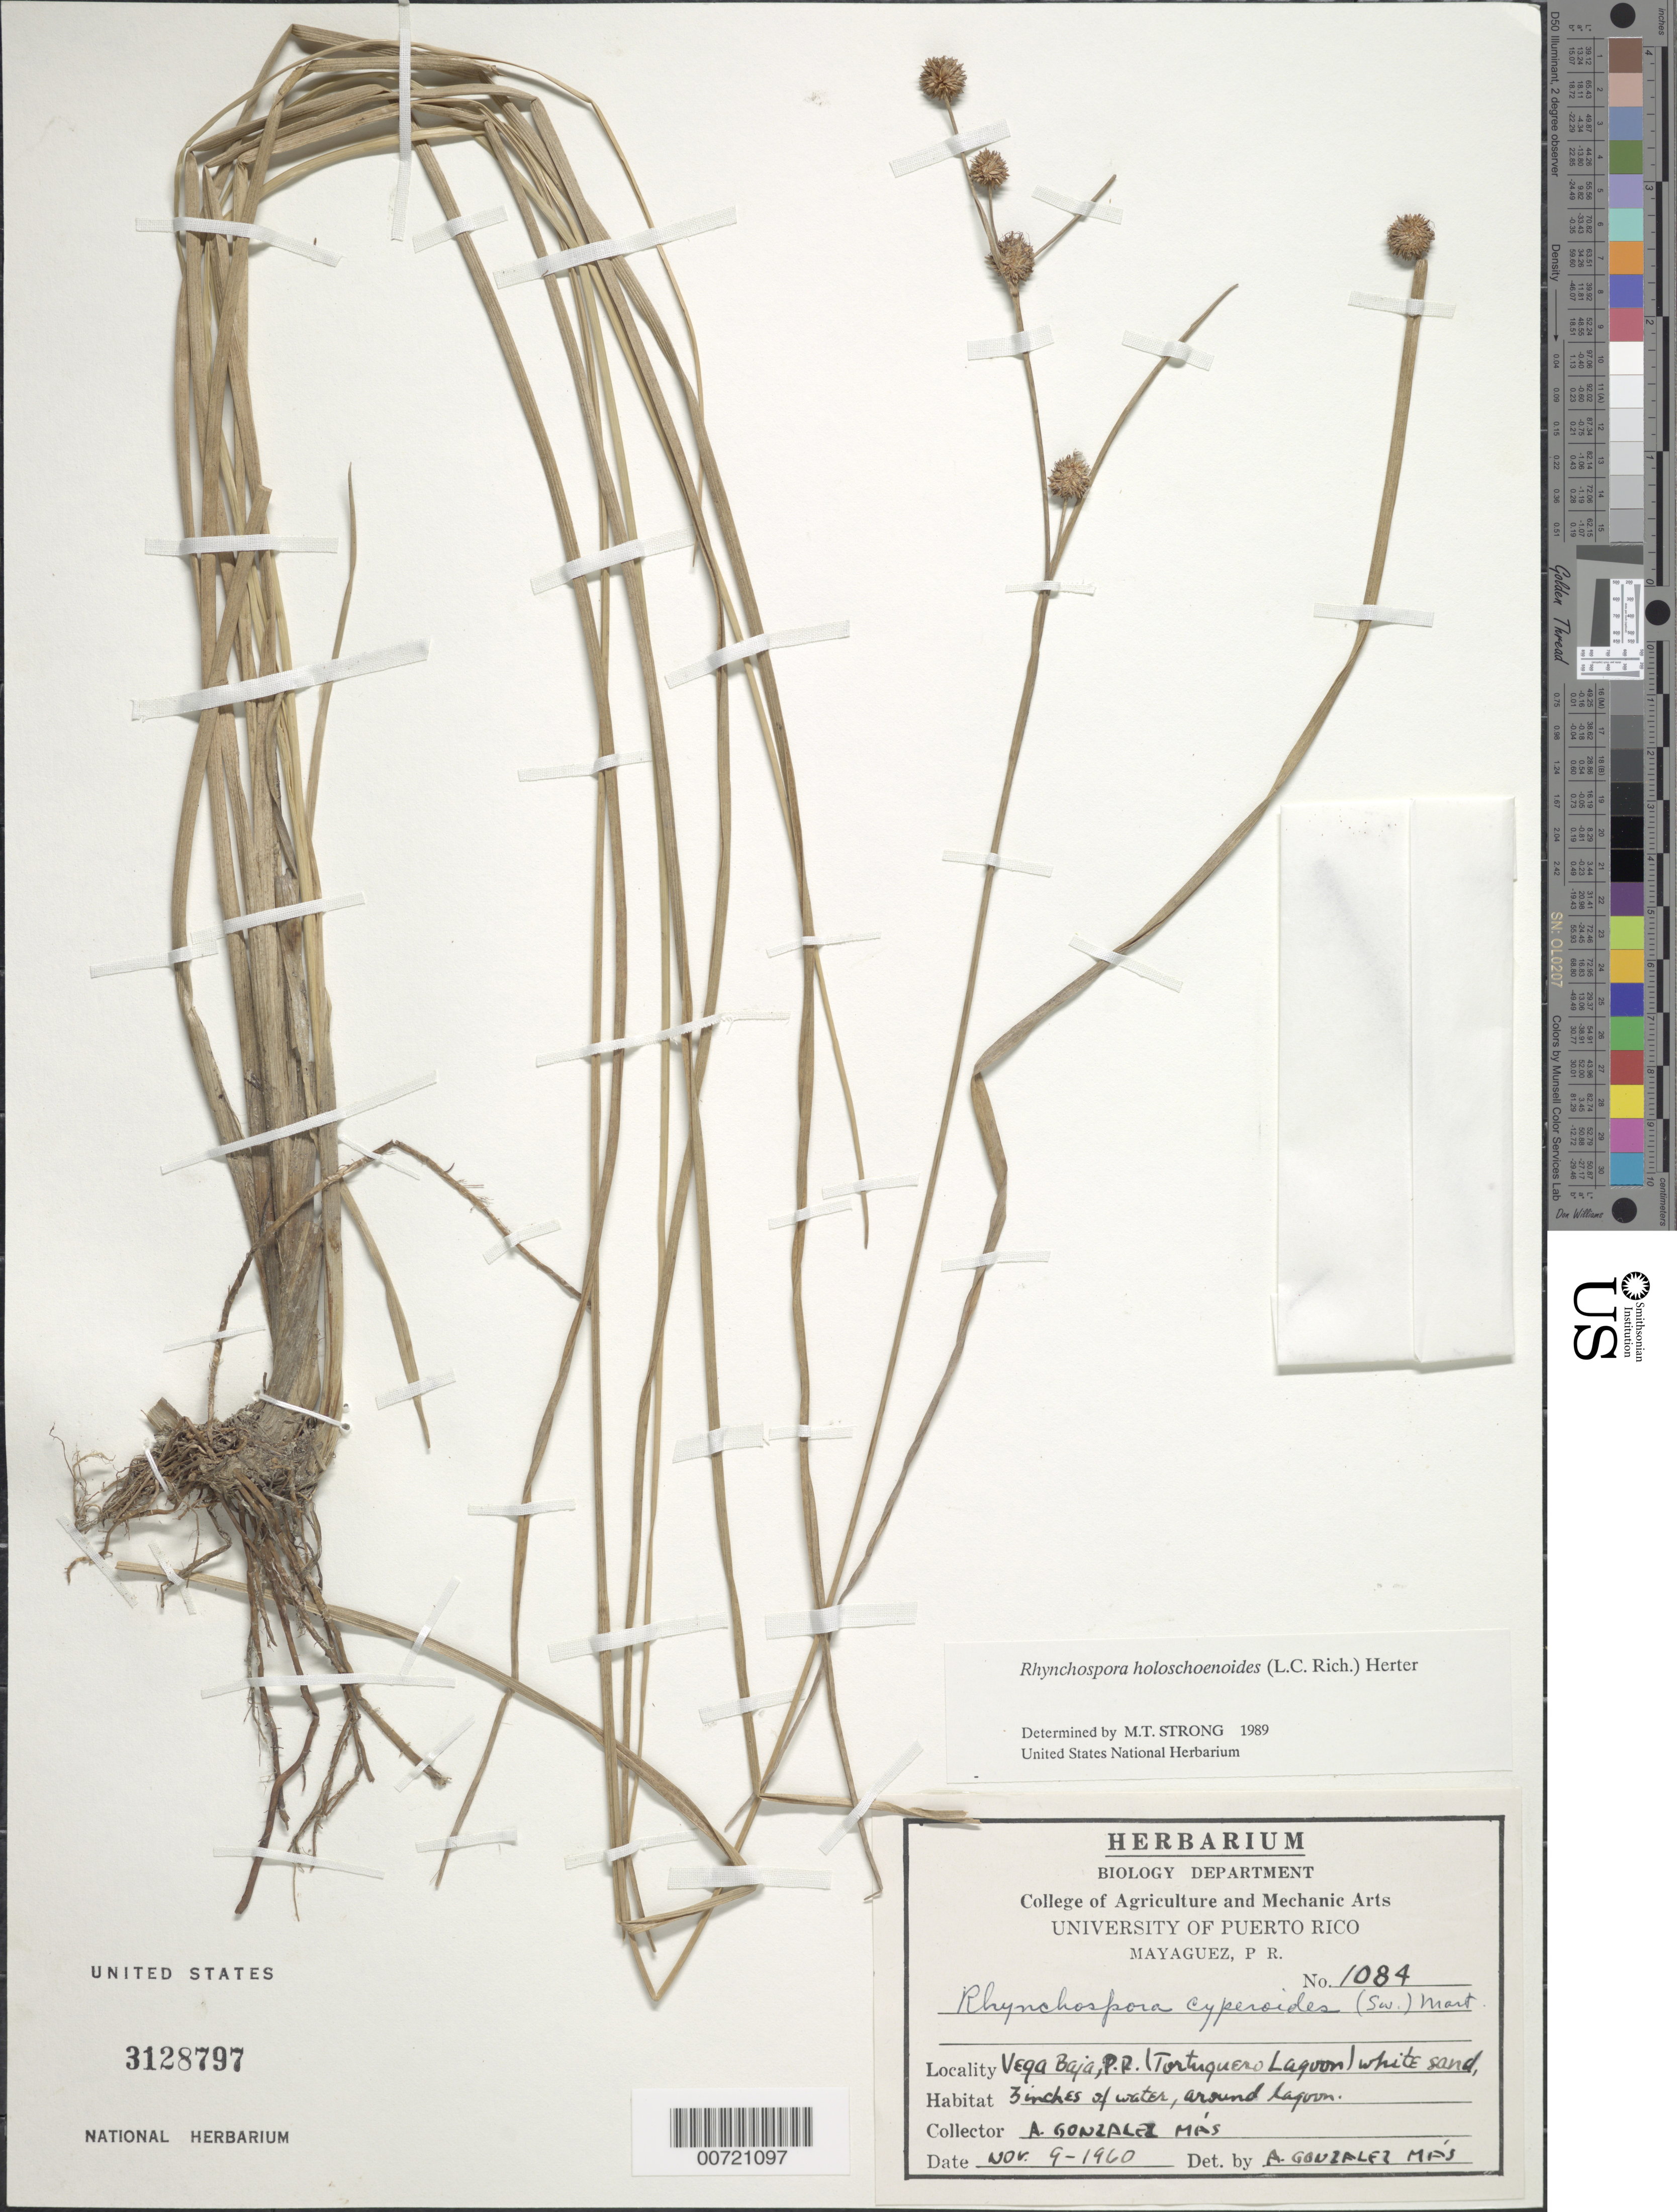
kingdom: Plantae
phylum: Tracheophyta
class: Liliopsida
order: Poales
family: Cyperaceae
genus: Rhynchospora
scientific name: Rhynchospora holoschoenoides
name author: (Rich.) Herter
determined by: Strong, M. T., (US), Smithsonian Institution - National Museum of Natural History (UNITED STATES)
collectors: A. González Más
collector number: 1084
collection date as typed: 09 Nov 1960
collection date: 1960-11-09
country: Puerto Rico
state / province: Manatí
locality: Vega Baja, Tortuguero Lagoon.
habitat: White sand, 3 ft. of water, around lagoon.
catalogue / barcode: US 3128797